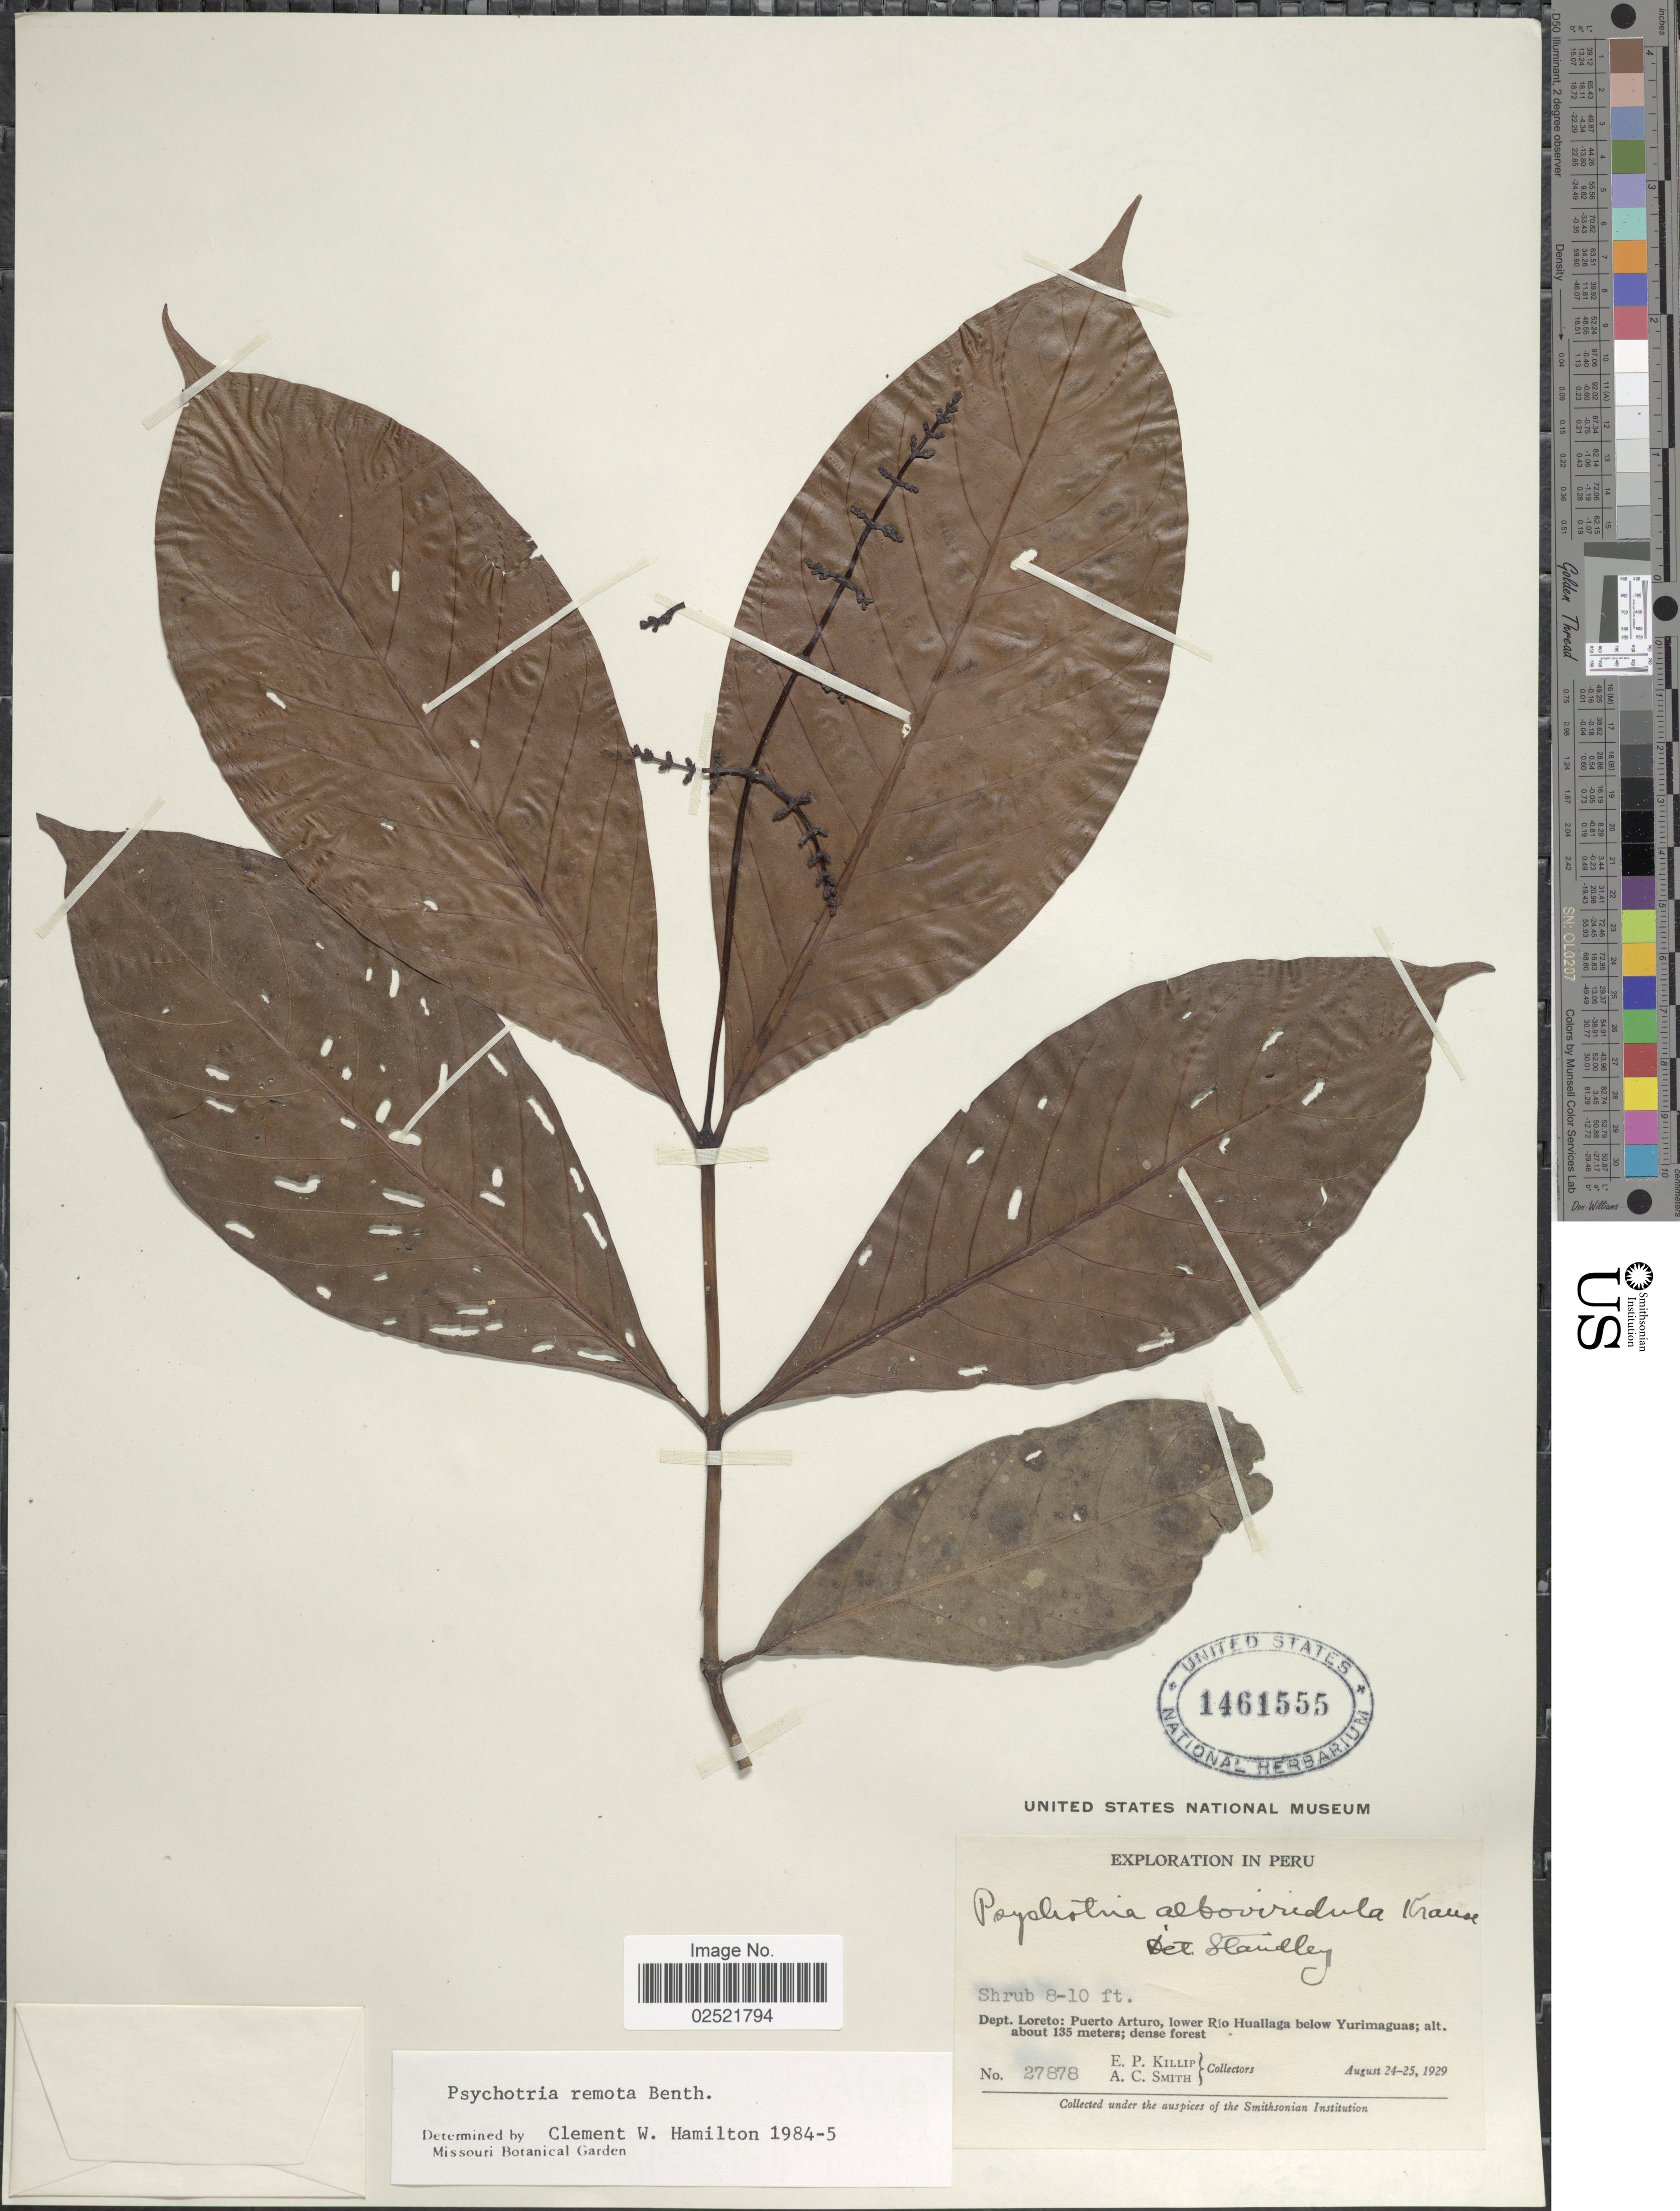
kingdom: Plantae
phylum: Tracheophyta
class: Magnoliopsida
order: Gentianales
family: Rubiaceae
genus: Psychotria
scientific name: Psychotria remota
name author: Benth.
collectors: E. P. Killip & A. C. Smith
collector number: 27878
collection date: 1929-08-24/1929-08-25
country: Peru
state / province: Loreto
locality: Puerto Arturo, lower Rio Huallaga below Yurimaguas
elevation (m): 135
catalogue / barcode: US 1461555